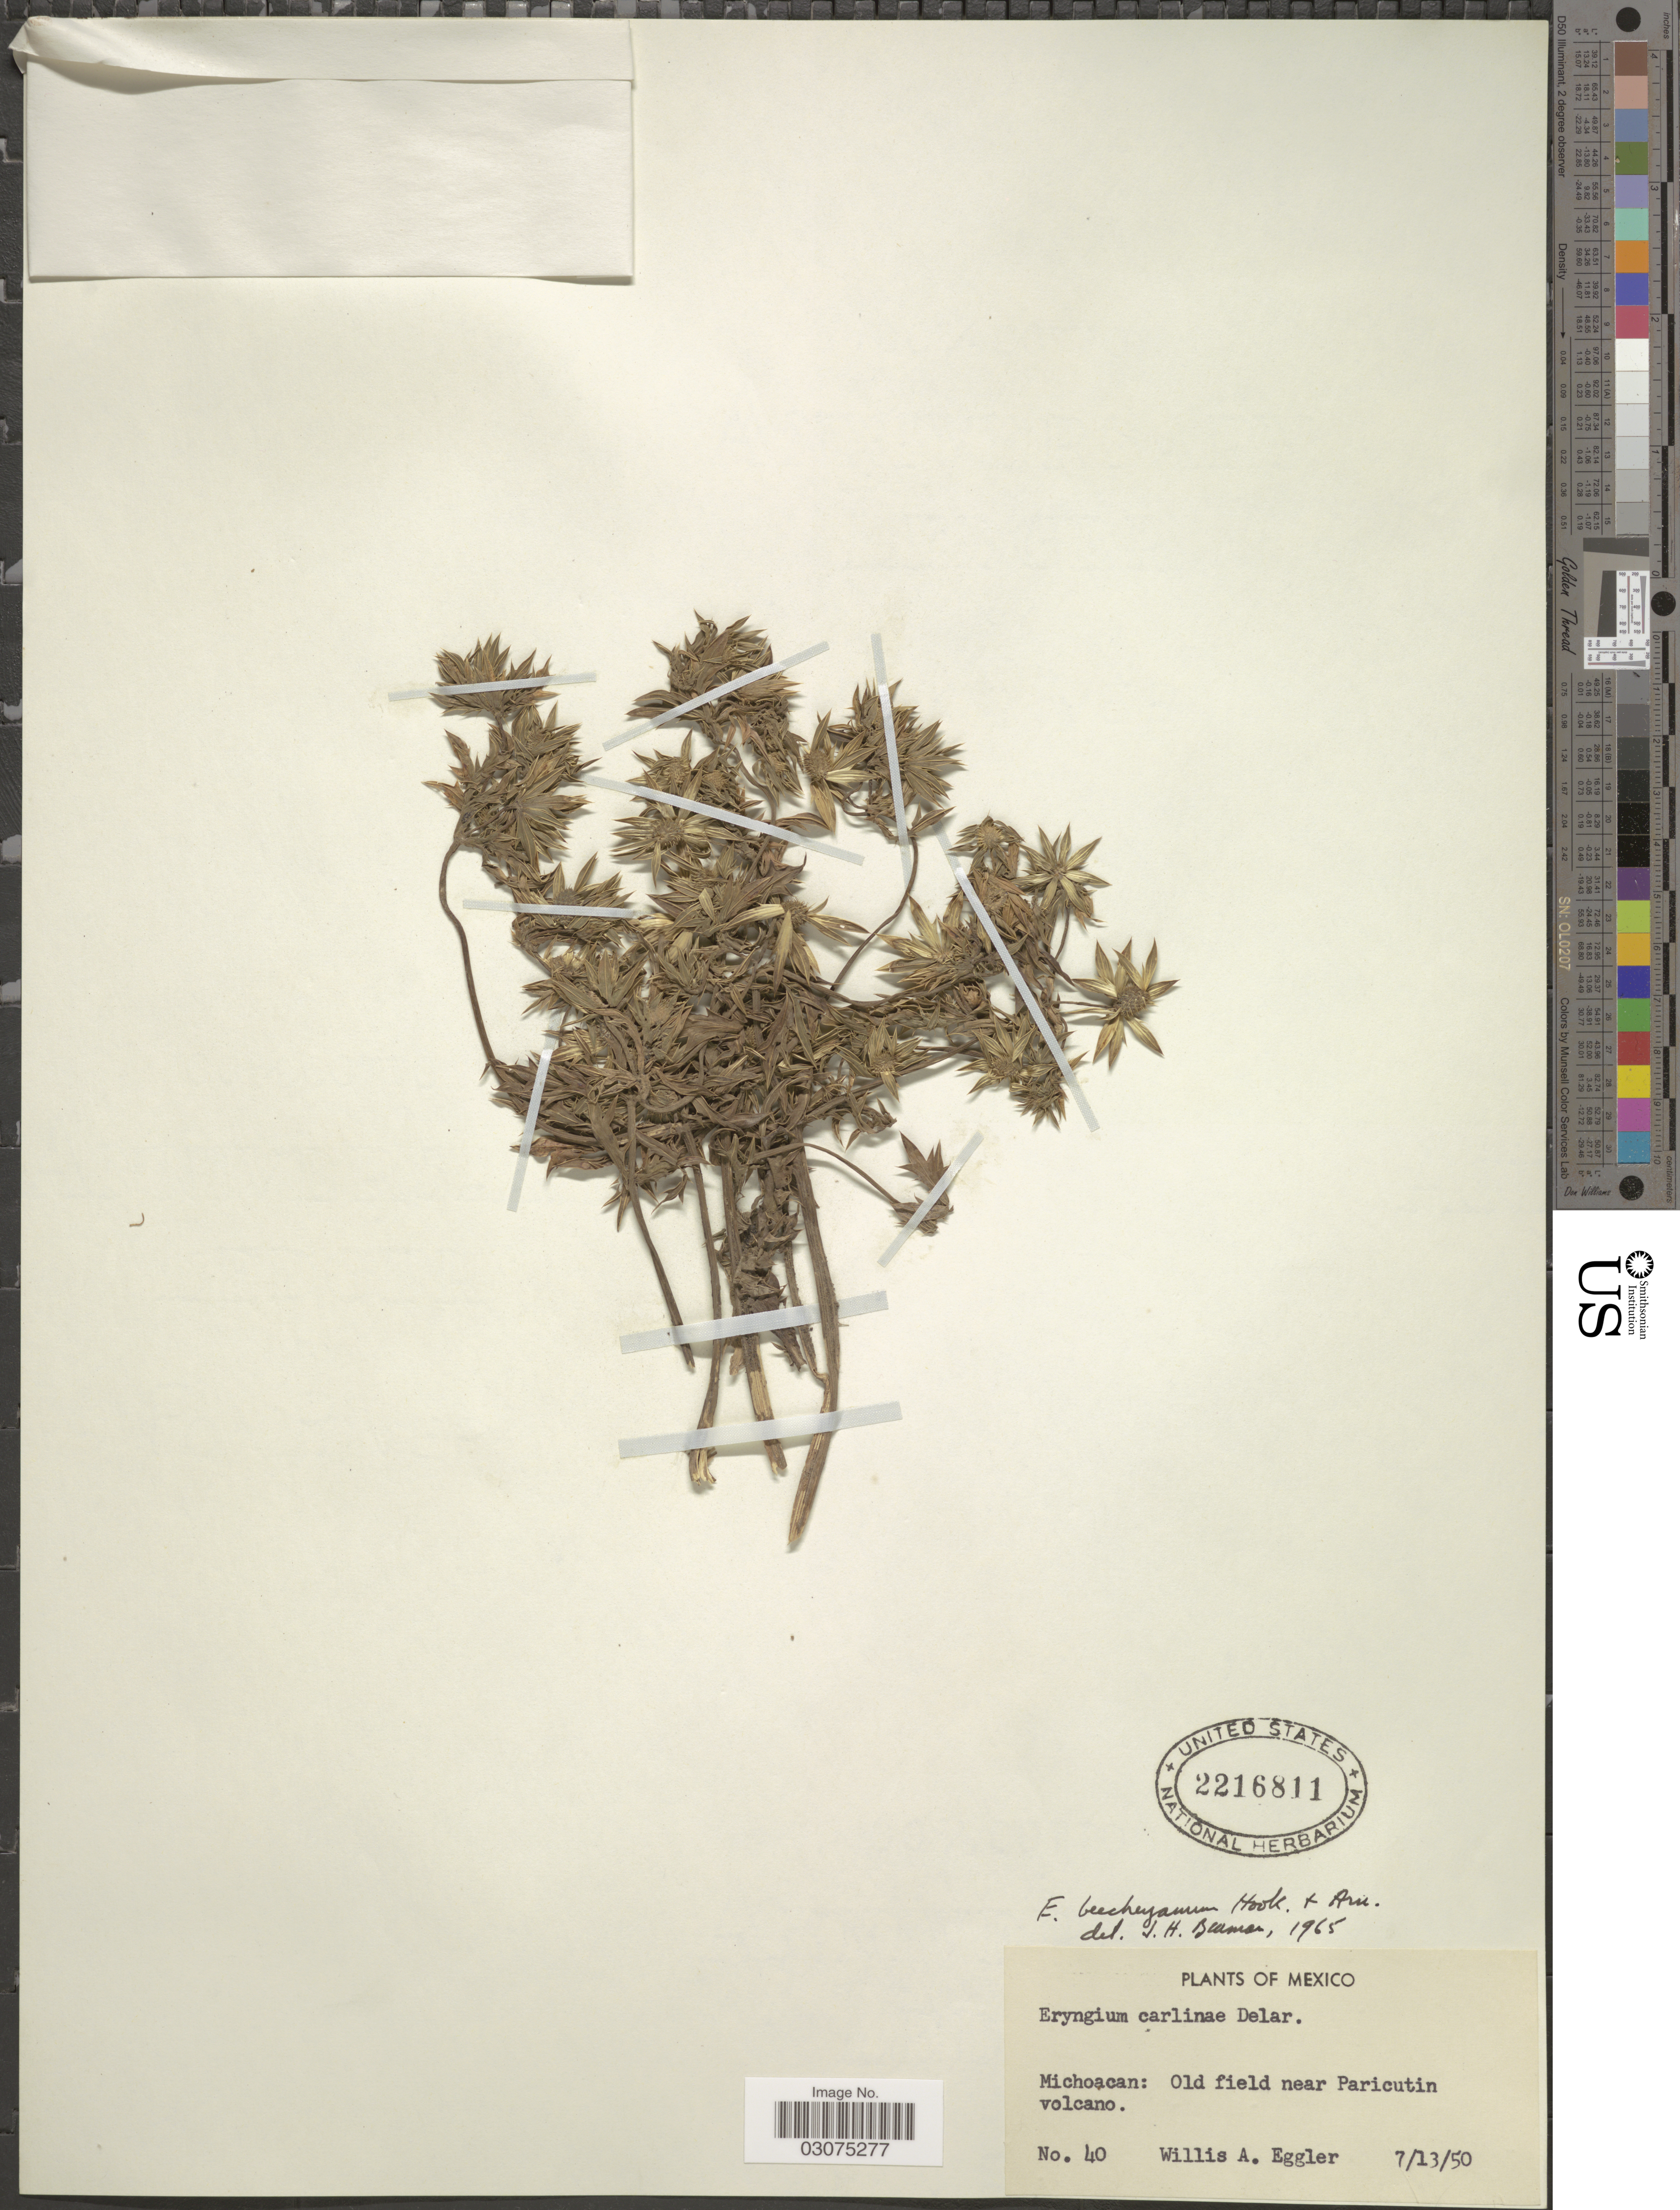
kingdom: Plantae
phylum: Tracheophyta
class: Magnoliopsida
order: Apiales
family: Apiaceae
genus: Eryngium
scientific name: Eryngium beecheyanum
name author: Hook. f. & Arn.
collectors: W. A. Eggler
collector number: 40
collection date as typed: Transcribed d/m/y: 13/7/50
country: Mexico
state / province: Michoacán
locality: Old field near Paricutin volcano.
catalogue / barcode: US 2216811